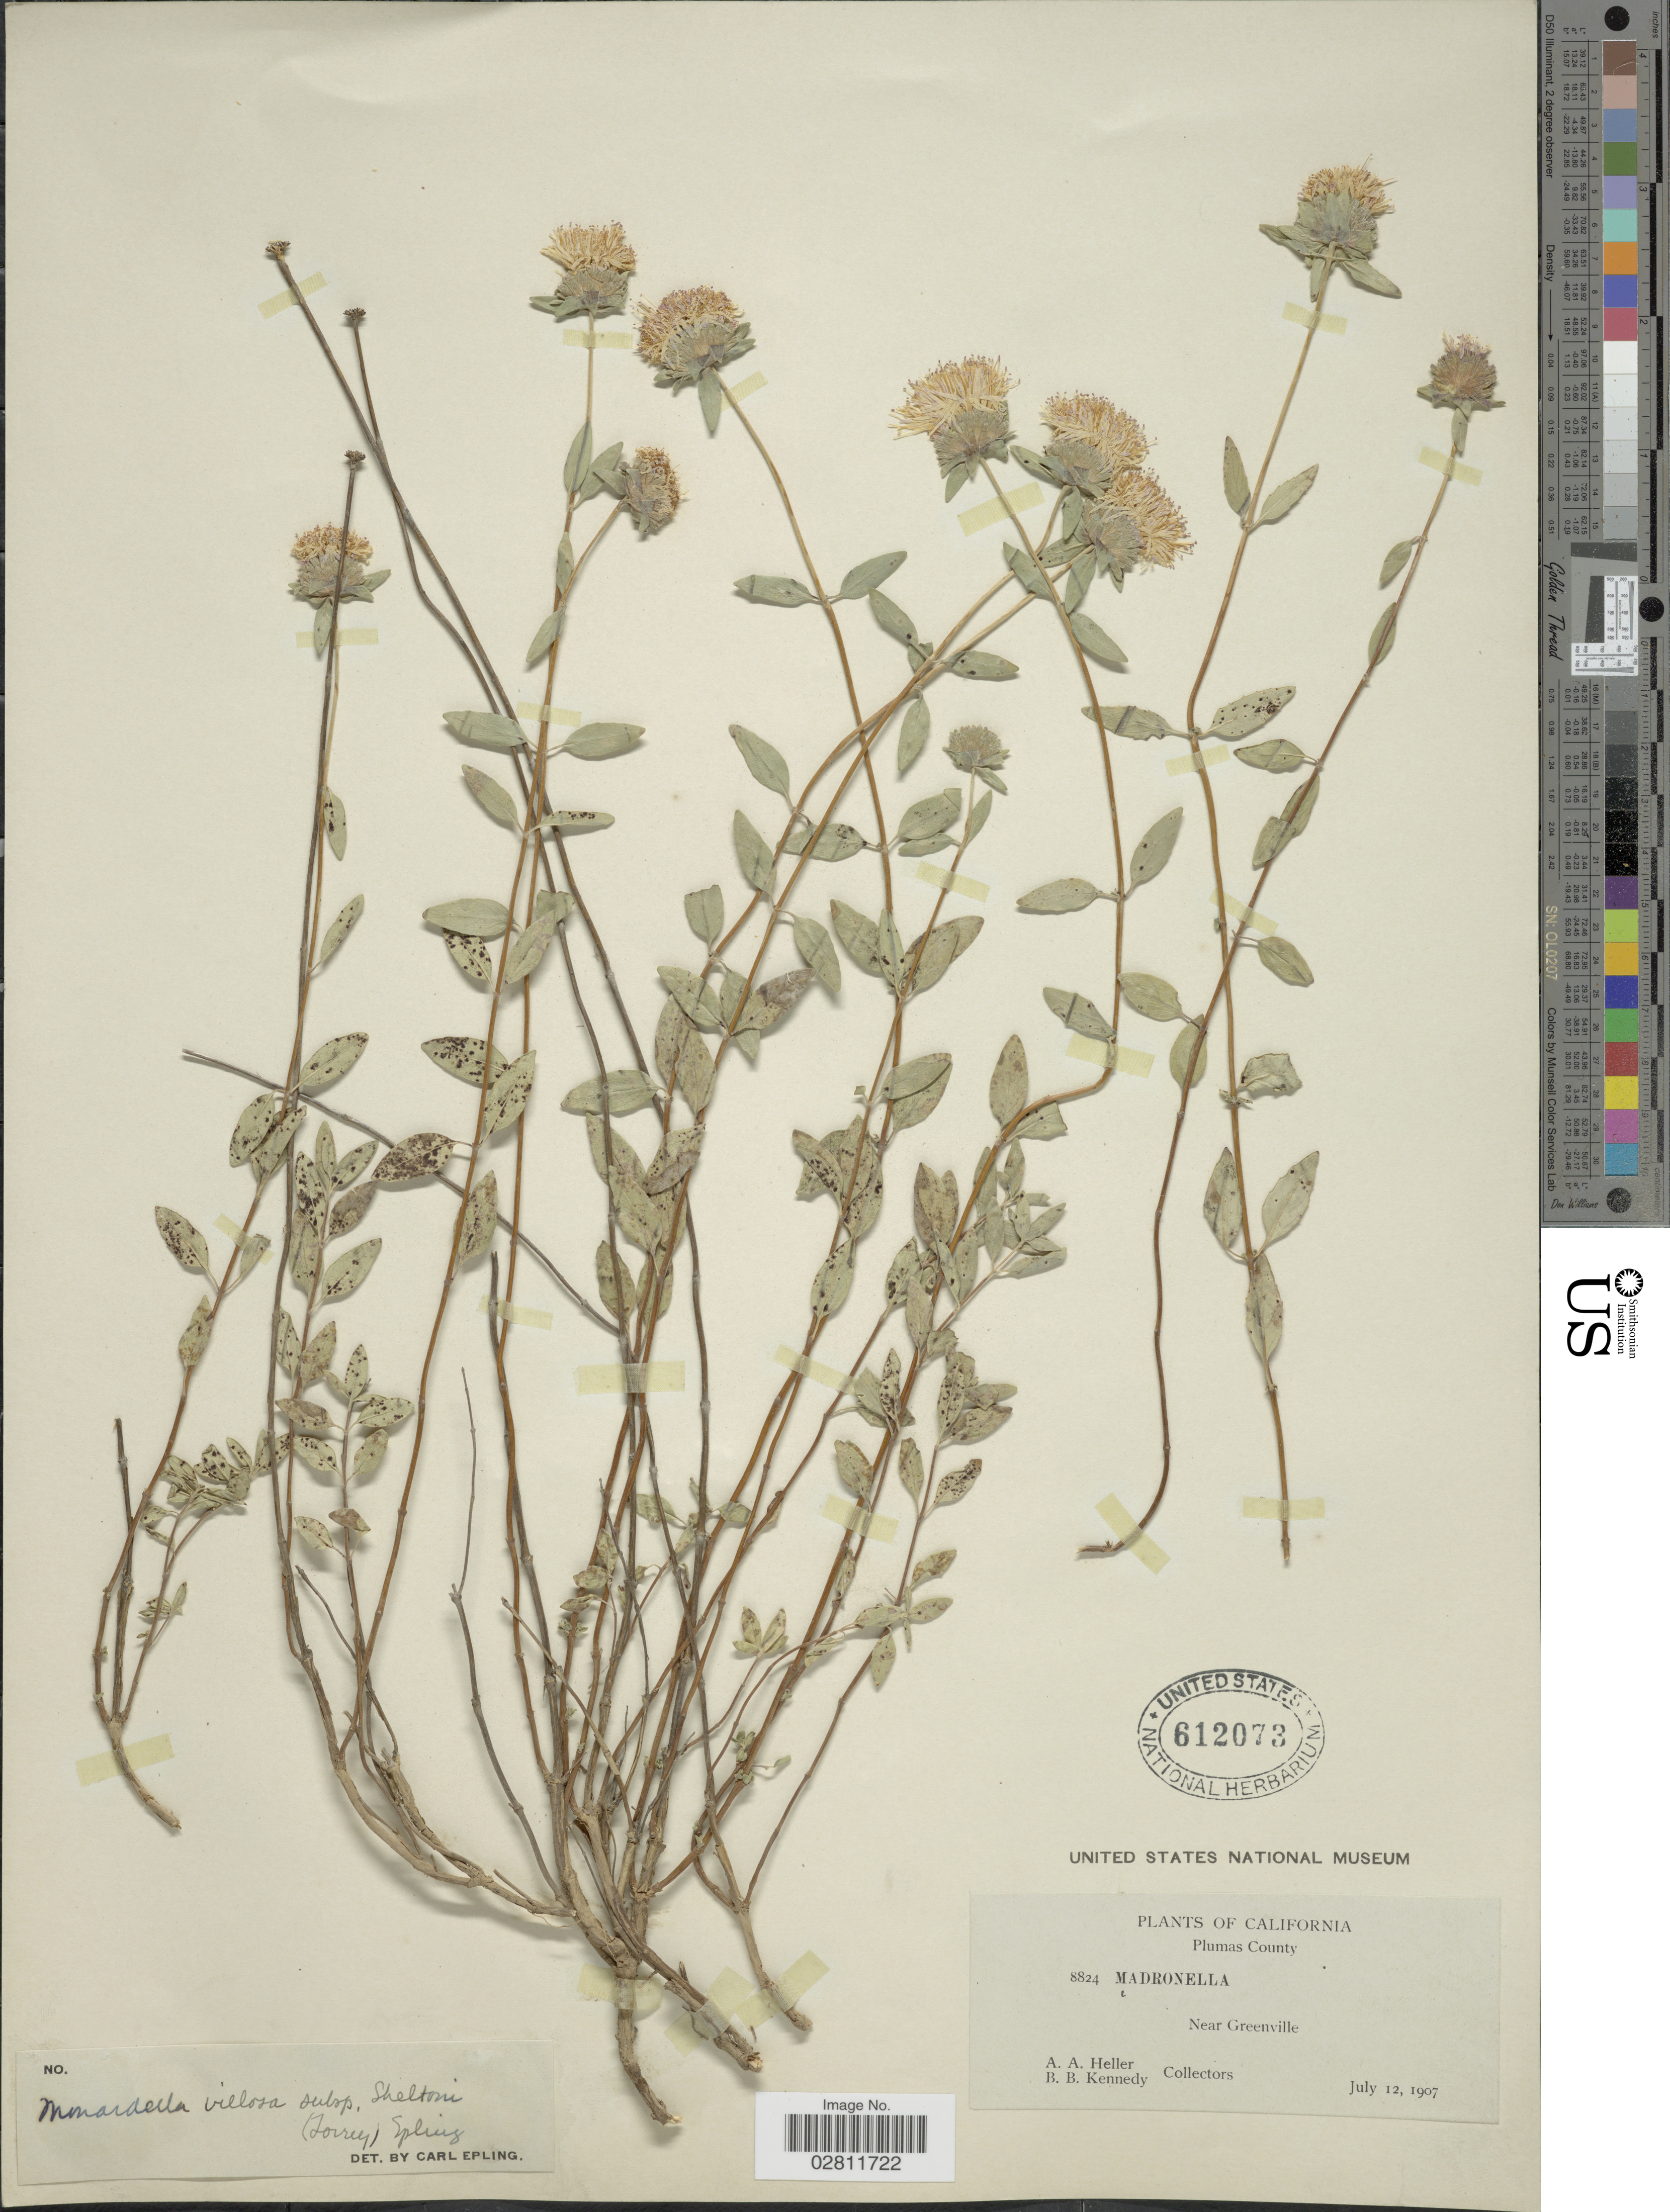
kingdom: Plantae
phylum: Tracheophyta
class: Magnoliopsida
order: Lamiales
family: Lamiaceae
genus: Monardella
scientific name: Monardella villosa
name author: Benth.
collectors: A. A. Heller & B. Kennedy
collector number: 8824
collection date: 1907-07-12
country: United States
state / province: California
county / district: Plumas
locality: Plumas County. Near Greenville.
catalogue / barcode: US 612073